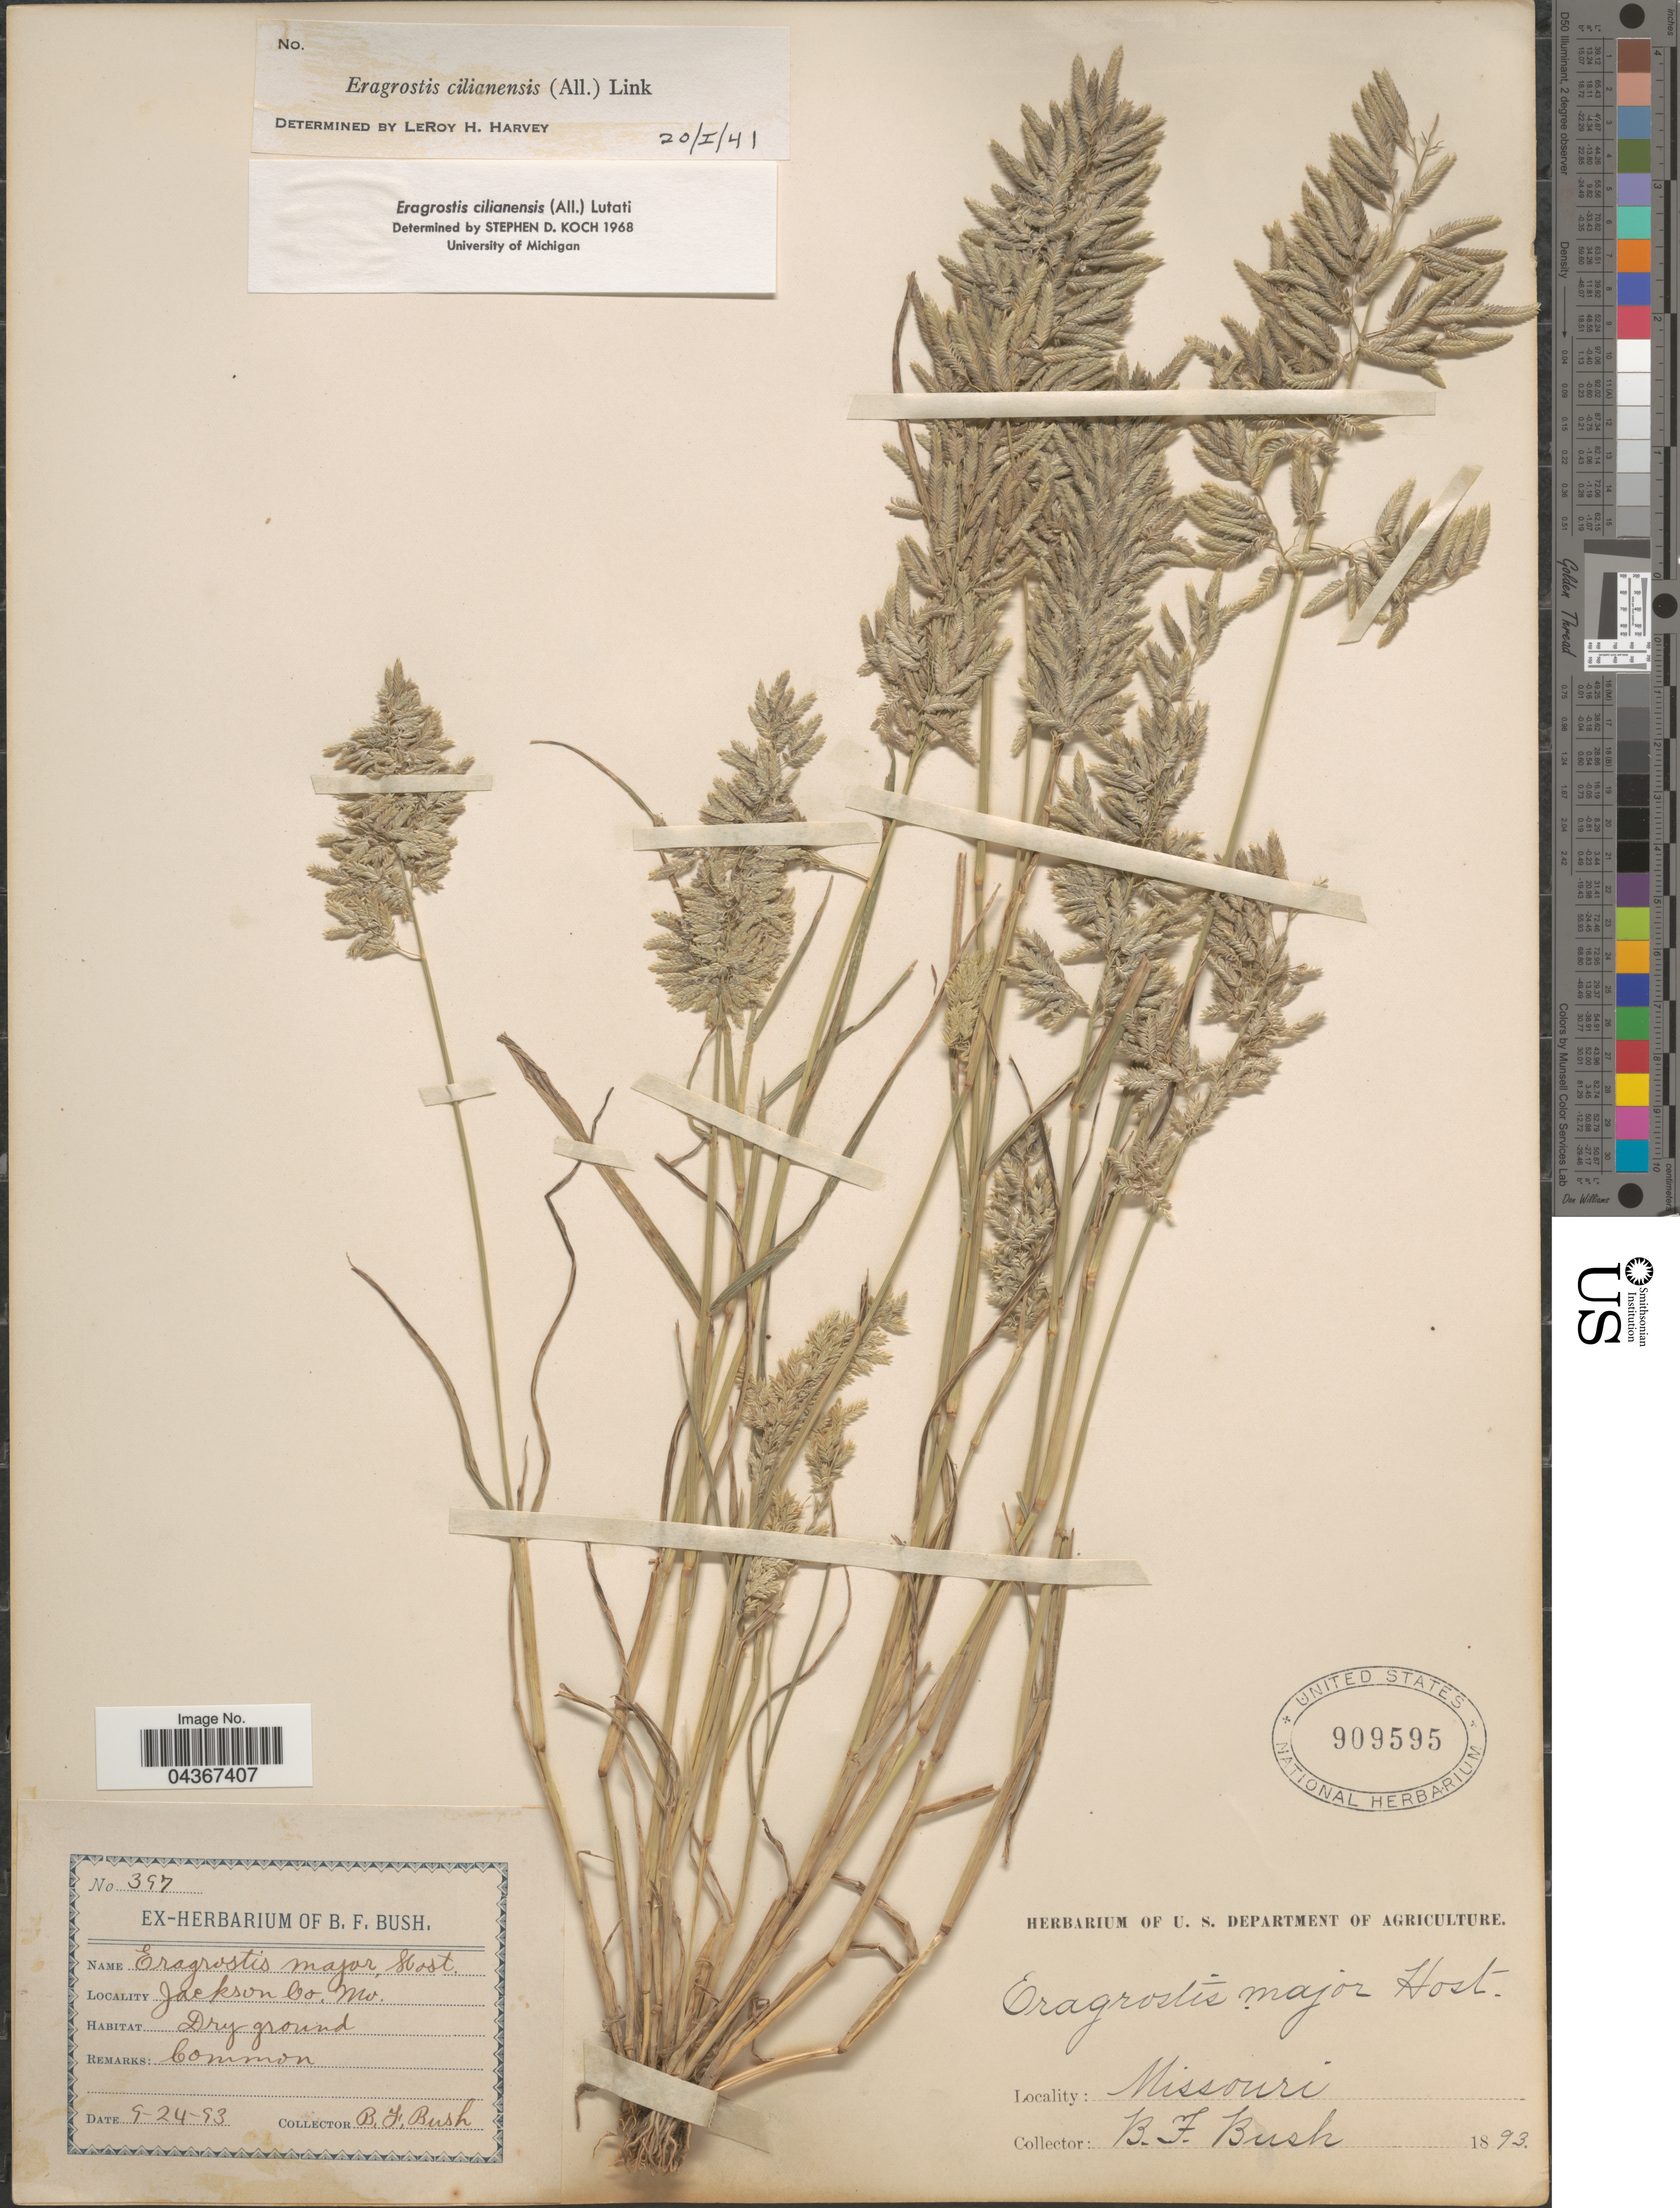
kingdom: Plantae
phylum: Tracheophyta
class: Liliopsida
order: Poales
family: Poaceae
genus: Eragrostis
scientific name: Eragrostis cilianensis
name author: (Bellardi) Vignolo ex Janch.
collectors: B. F. Bush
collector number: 397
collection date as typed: Transcribed d/m/y: 24/9/93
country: United States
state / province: Missouri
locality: Jackson Co. Dry ground. Common.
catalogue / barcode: US 909595